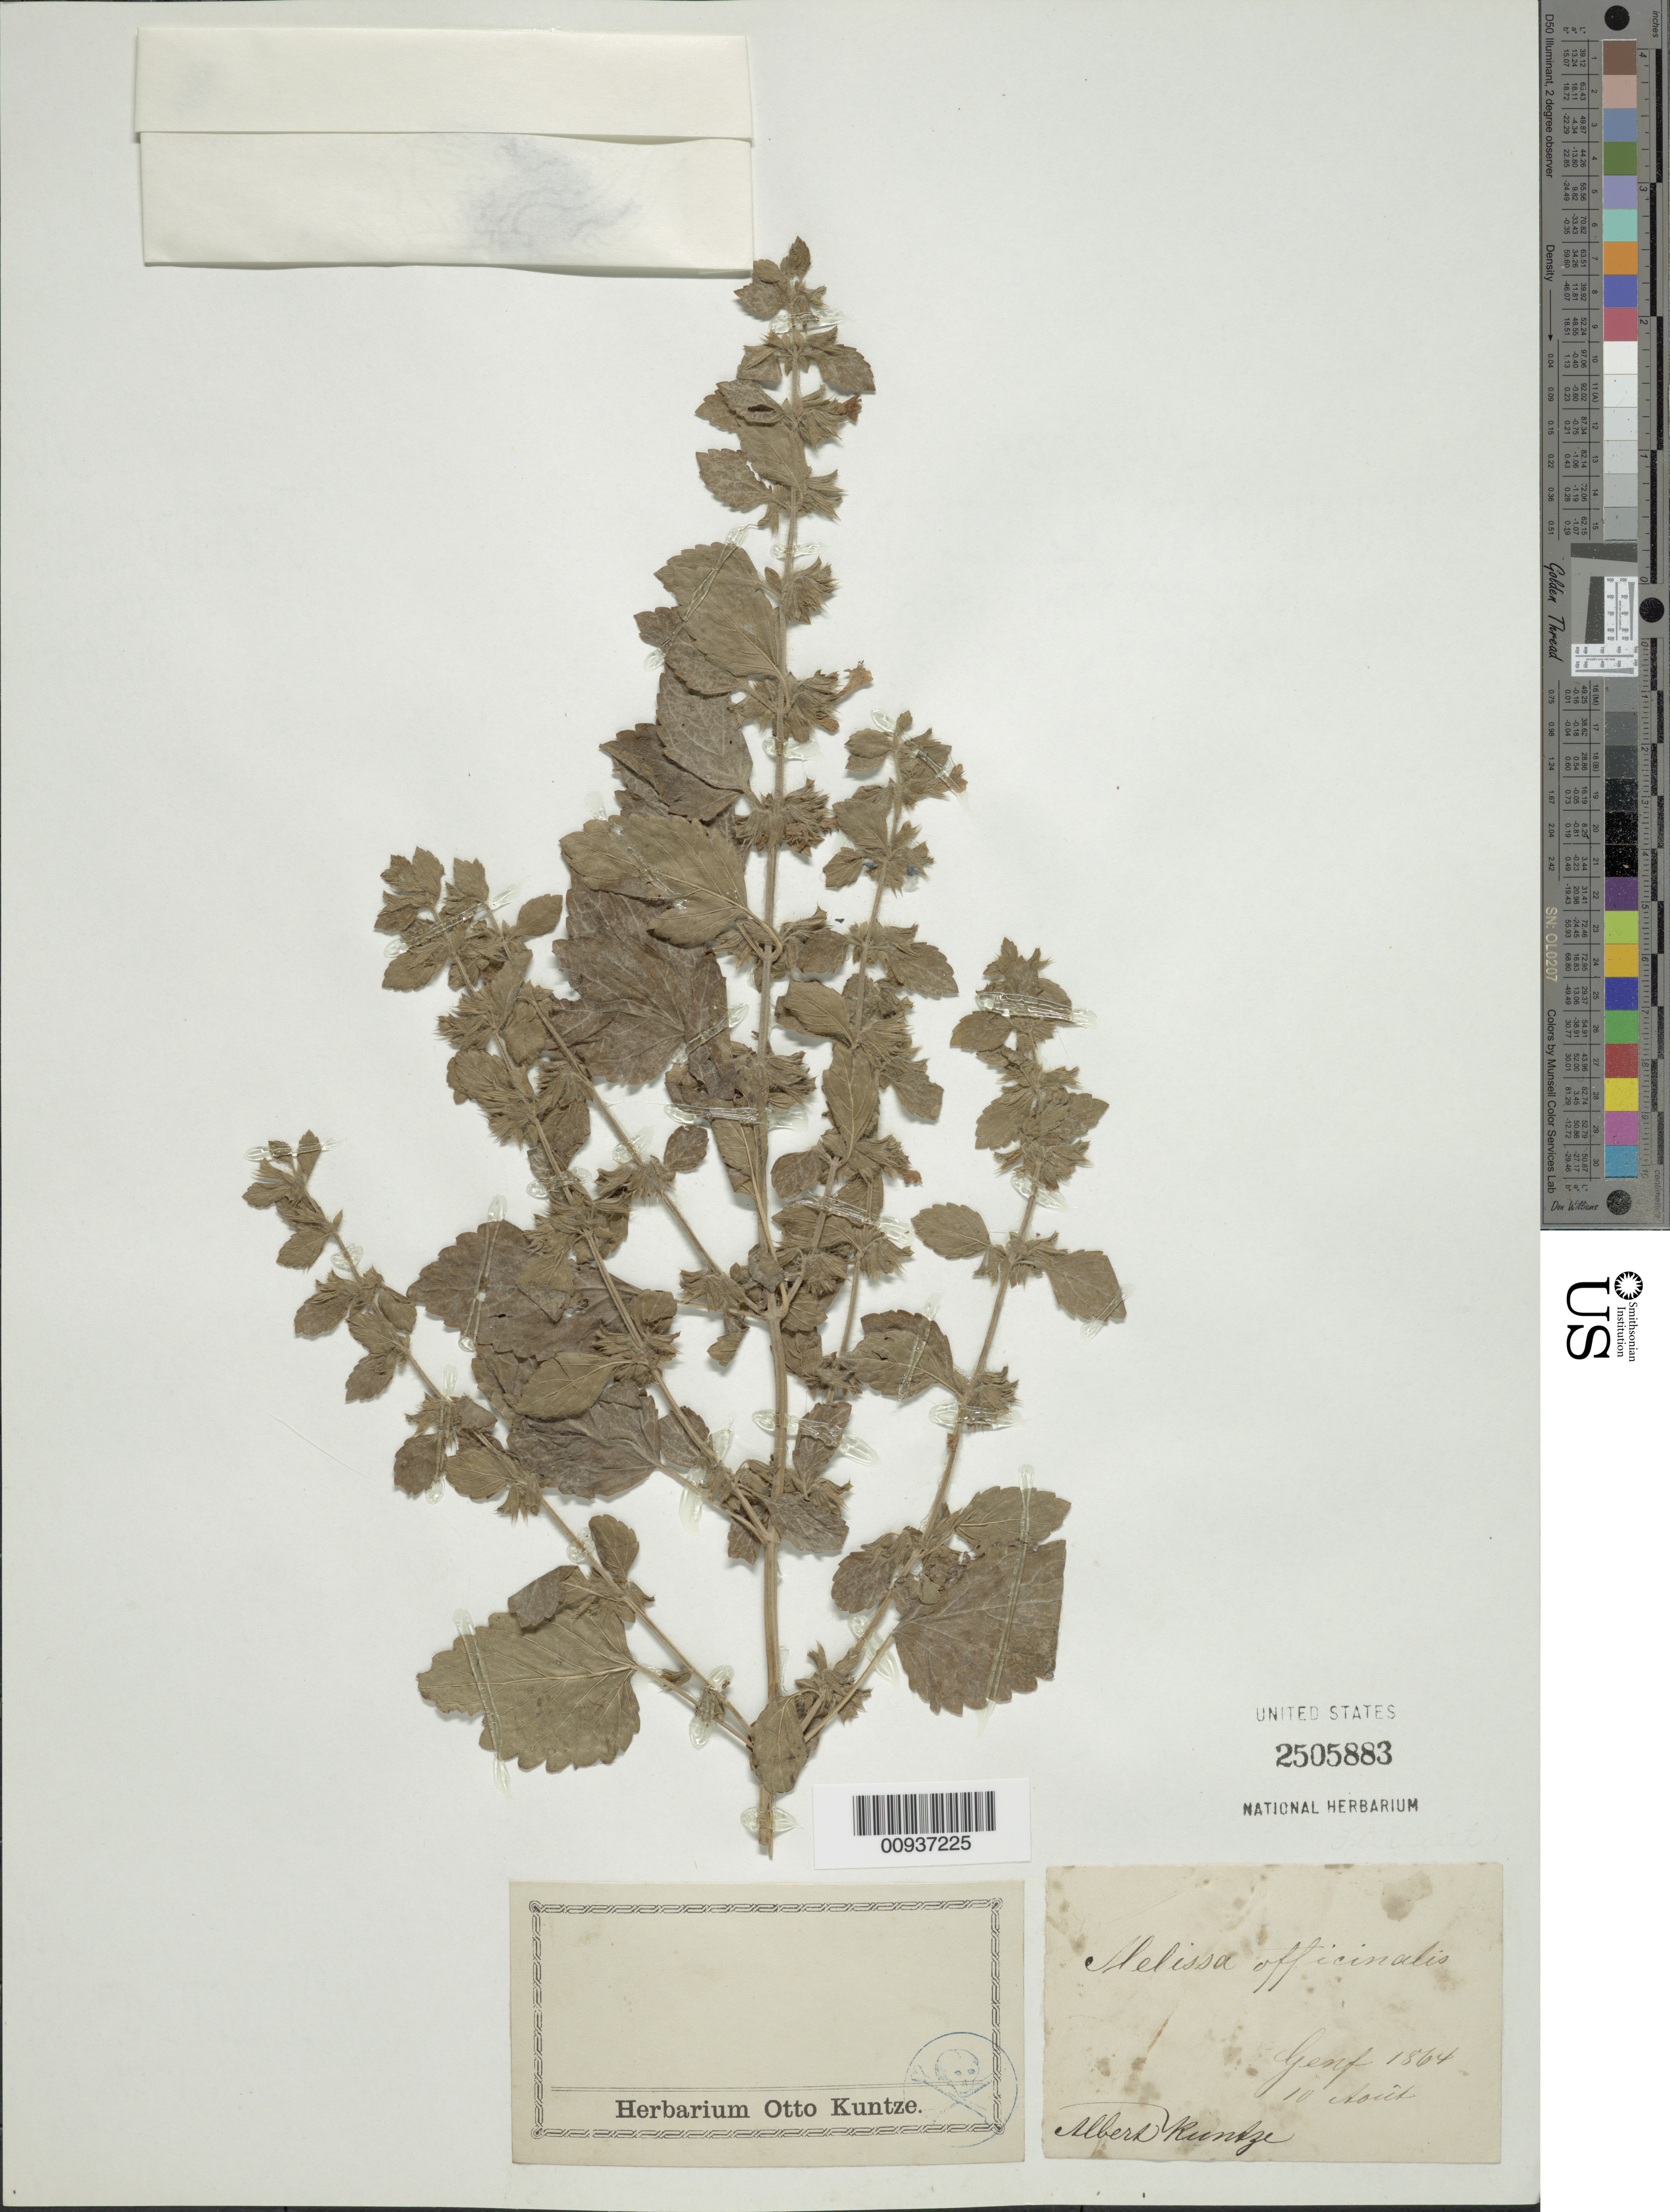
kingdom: Plantae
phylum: Tracheophyta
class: Magnoliopsida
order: Lamiales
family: Lamiaceae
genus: Melissa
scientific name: Melissa officinalis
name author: L.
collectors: Kuntze, S.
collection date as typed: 10 Aug 1864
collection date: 1864-08-10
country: Switzerland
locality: Genf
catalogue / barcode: US 2505883